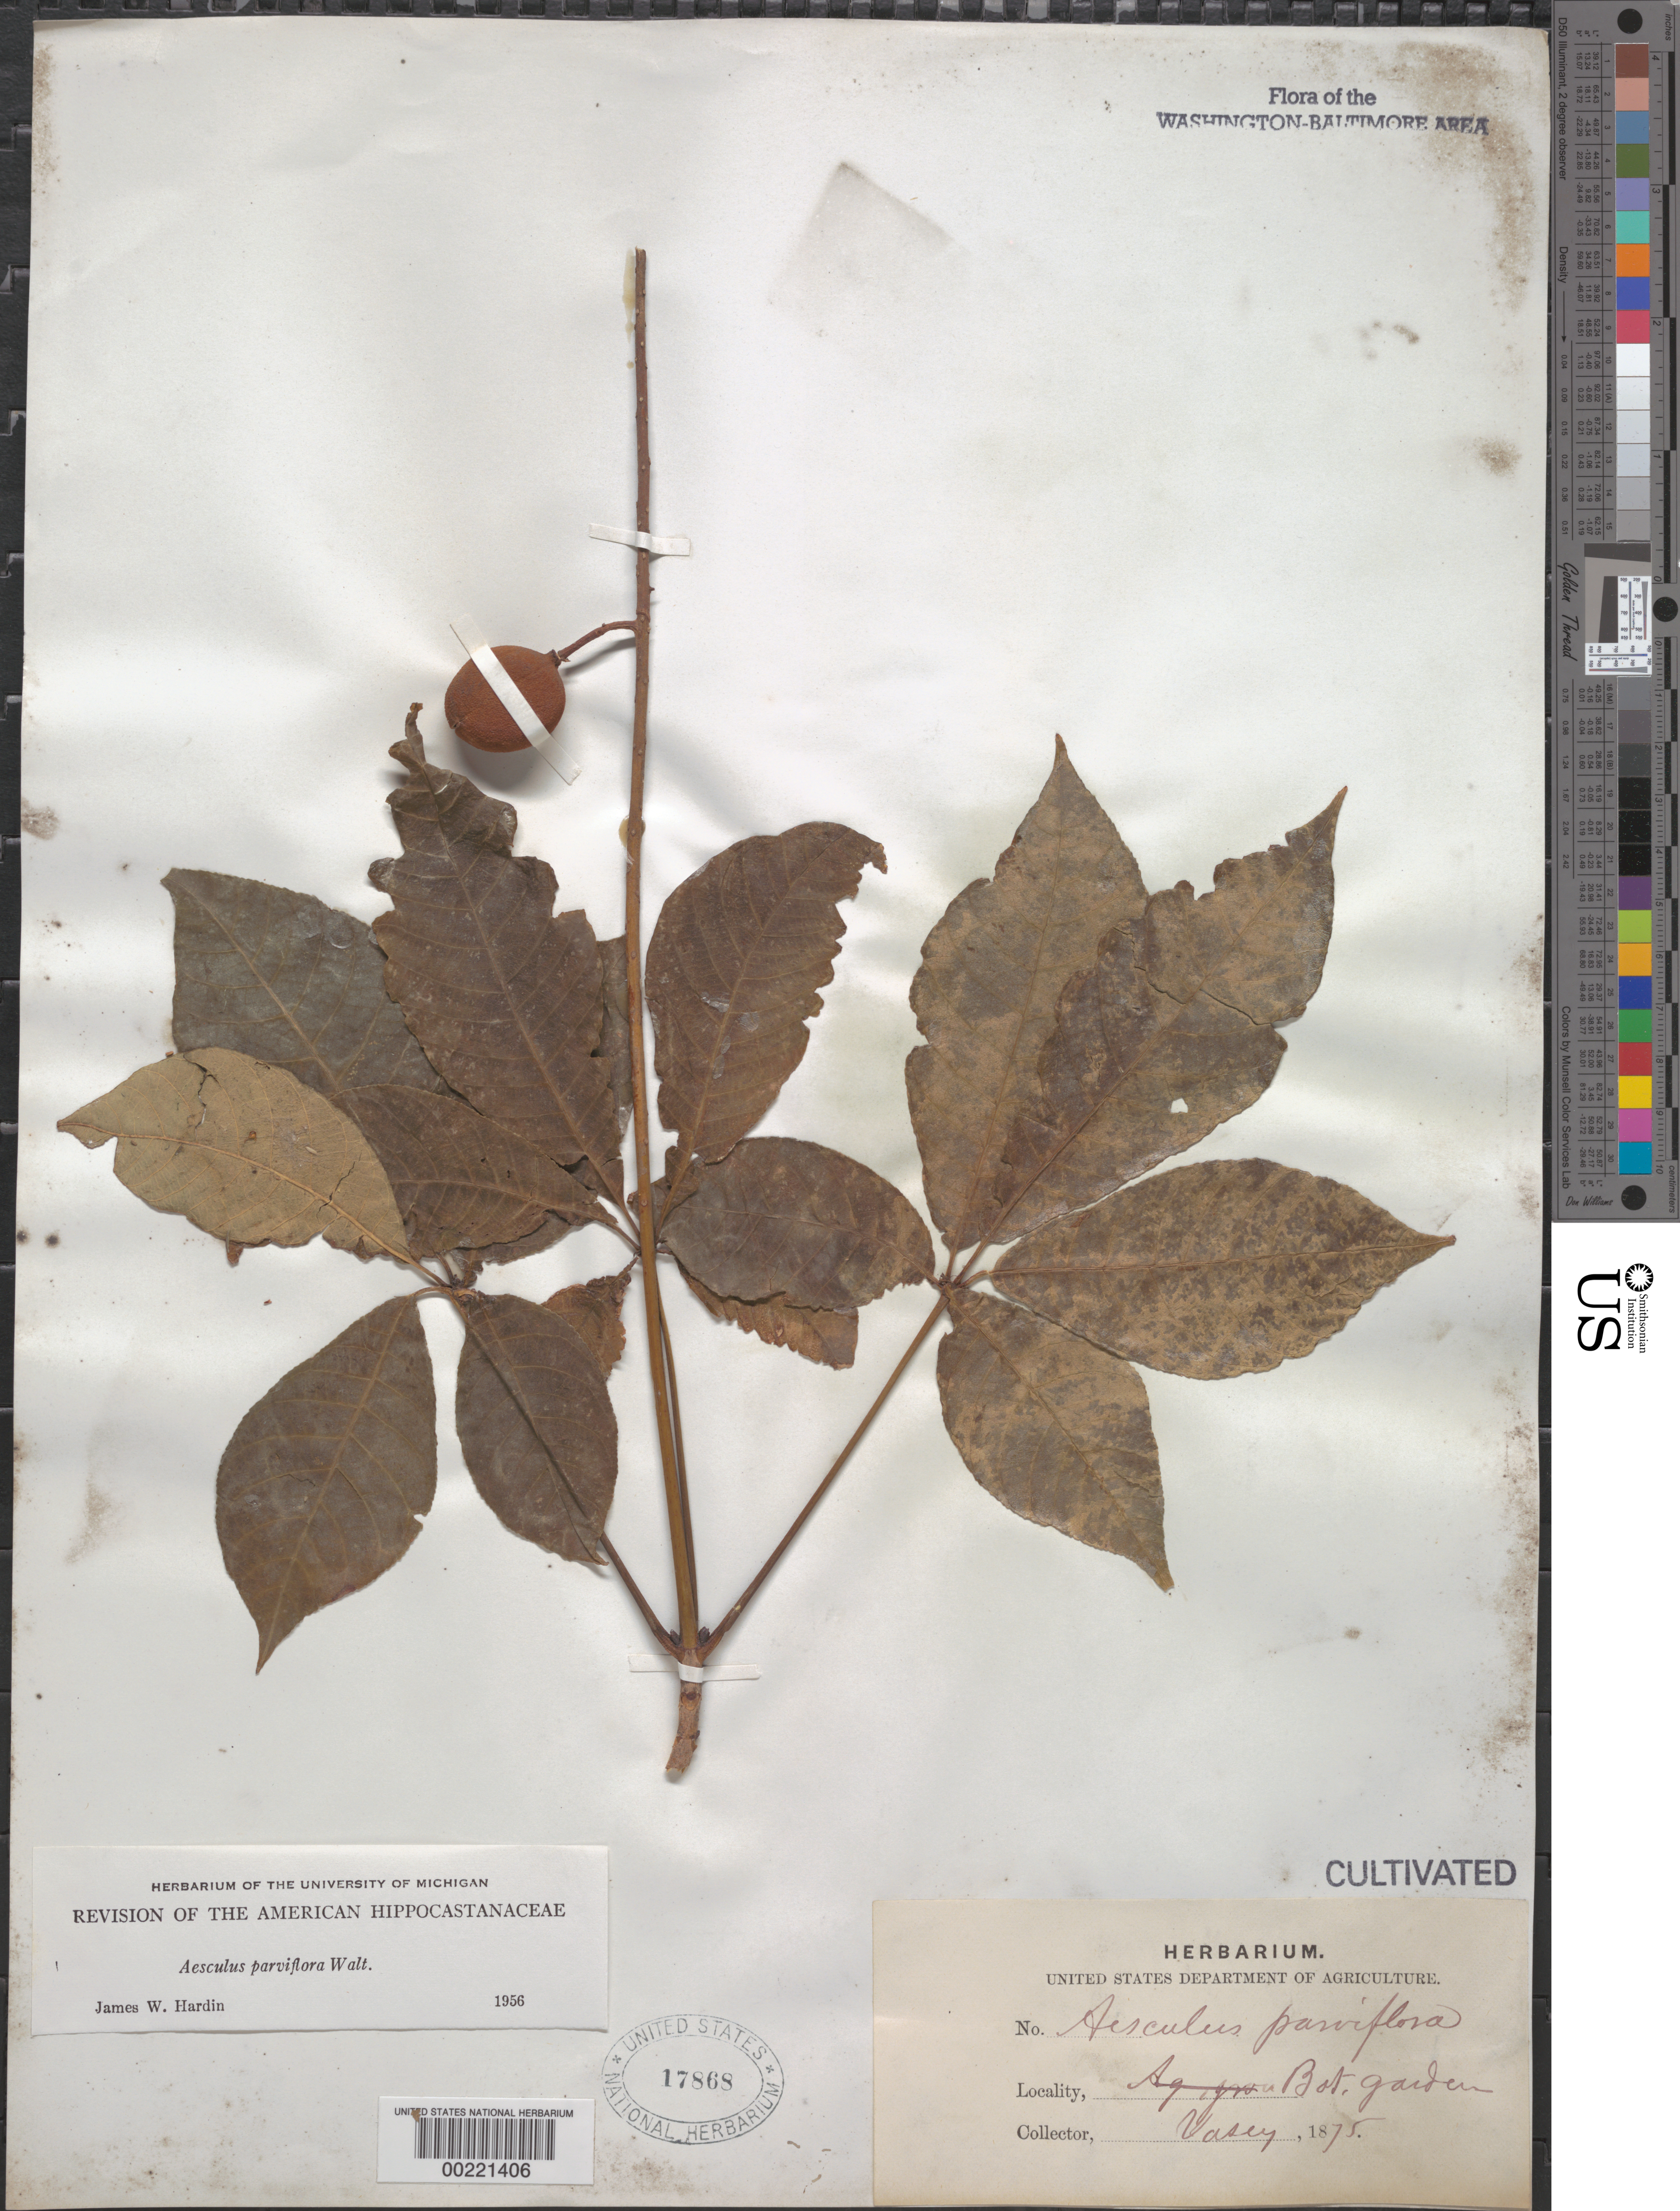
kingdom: Plantae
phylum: Tracheophyta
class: Magnoliopsida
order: Sapindales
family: Sapindaceae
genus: Aesculus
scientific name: Aesculus parviflora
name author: Walter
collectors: G. R. Vasey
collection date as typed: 1875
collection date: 1875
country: United States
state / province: District of Columbia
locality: Botanical Gardens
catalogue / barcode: US 17868